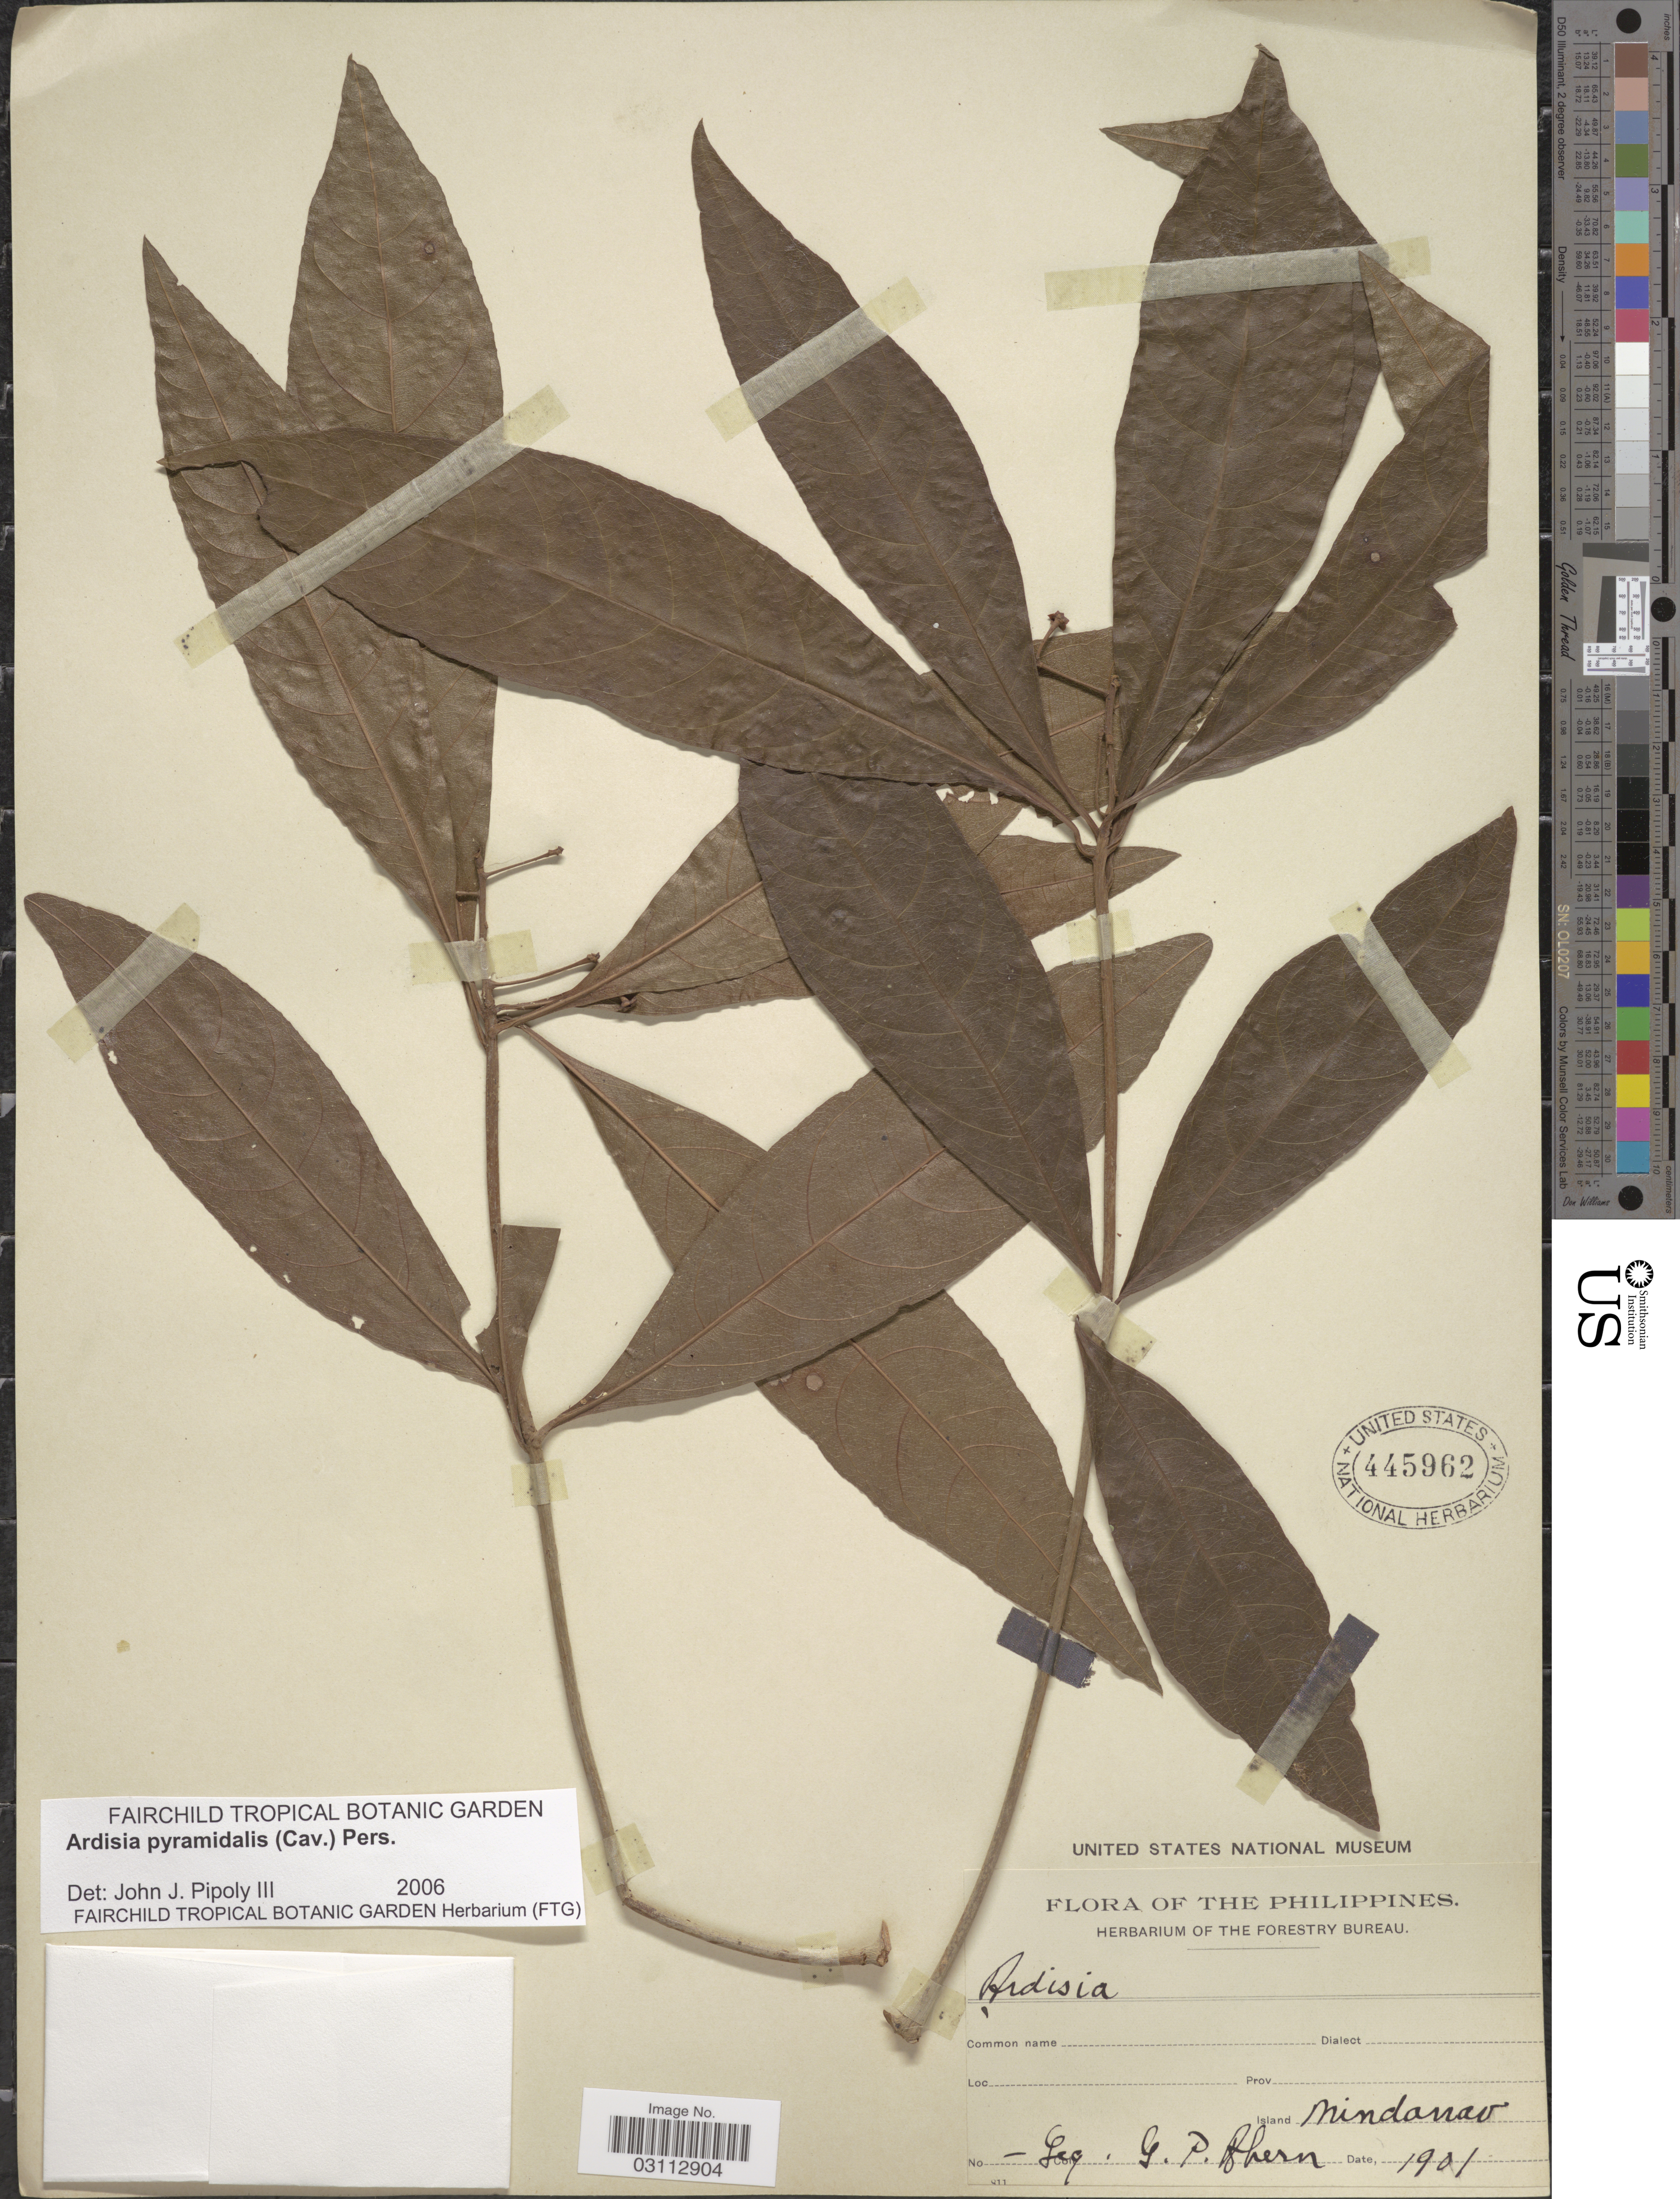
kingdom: Plantae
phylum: Tracheophyta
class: Magnoliopsida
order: Ericales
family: Primulaceae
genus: Ardisia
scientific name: Ardisia pyramidalis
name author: (Cav.) Pers.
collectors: G. Ahern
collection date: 1901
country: Philippines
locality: Island Mindanao.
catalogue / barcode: US 445962